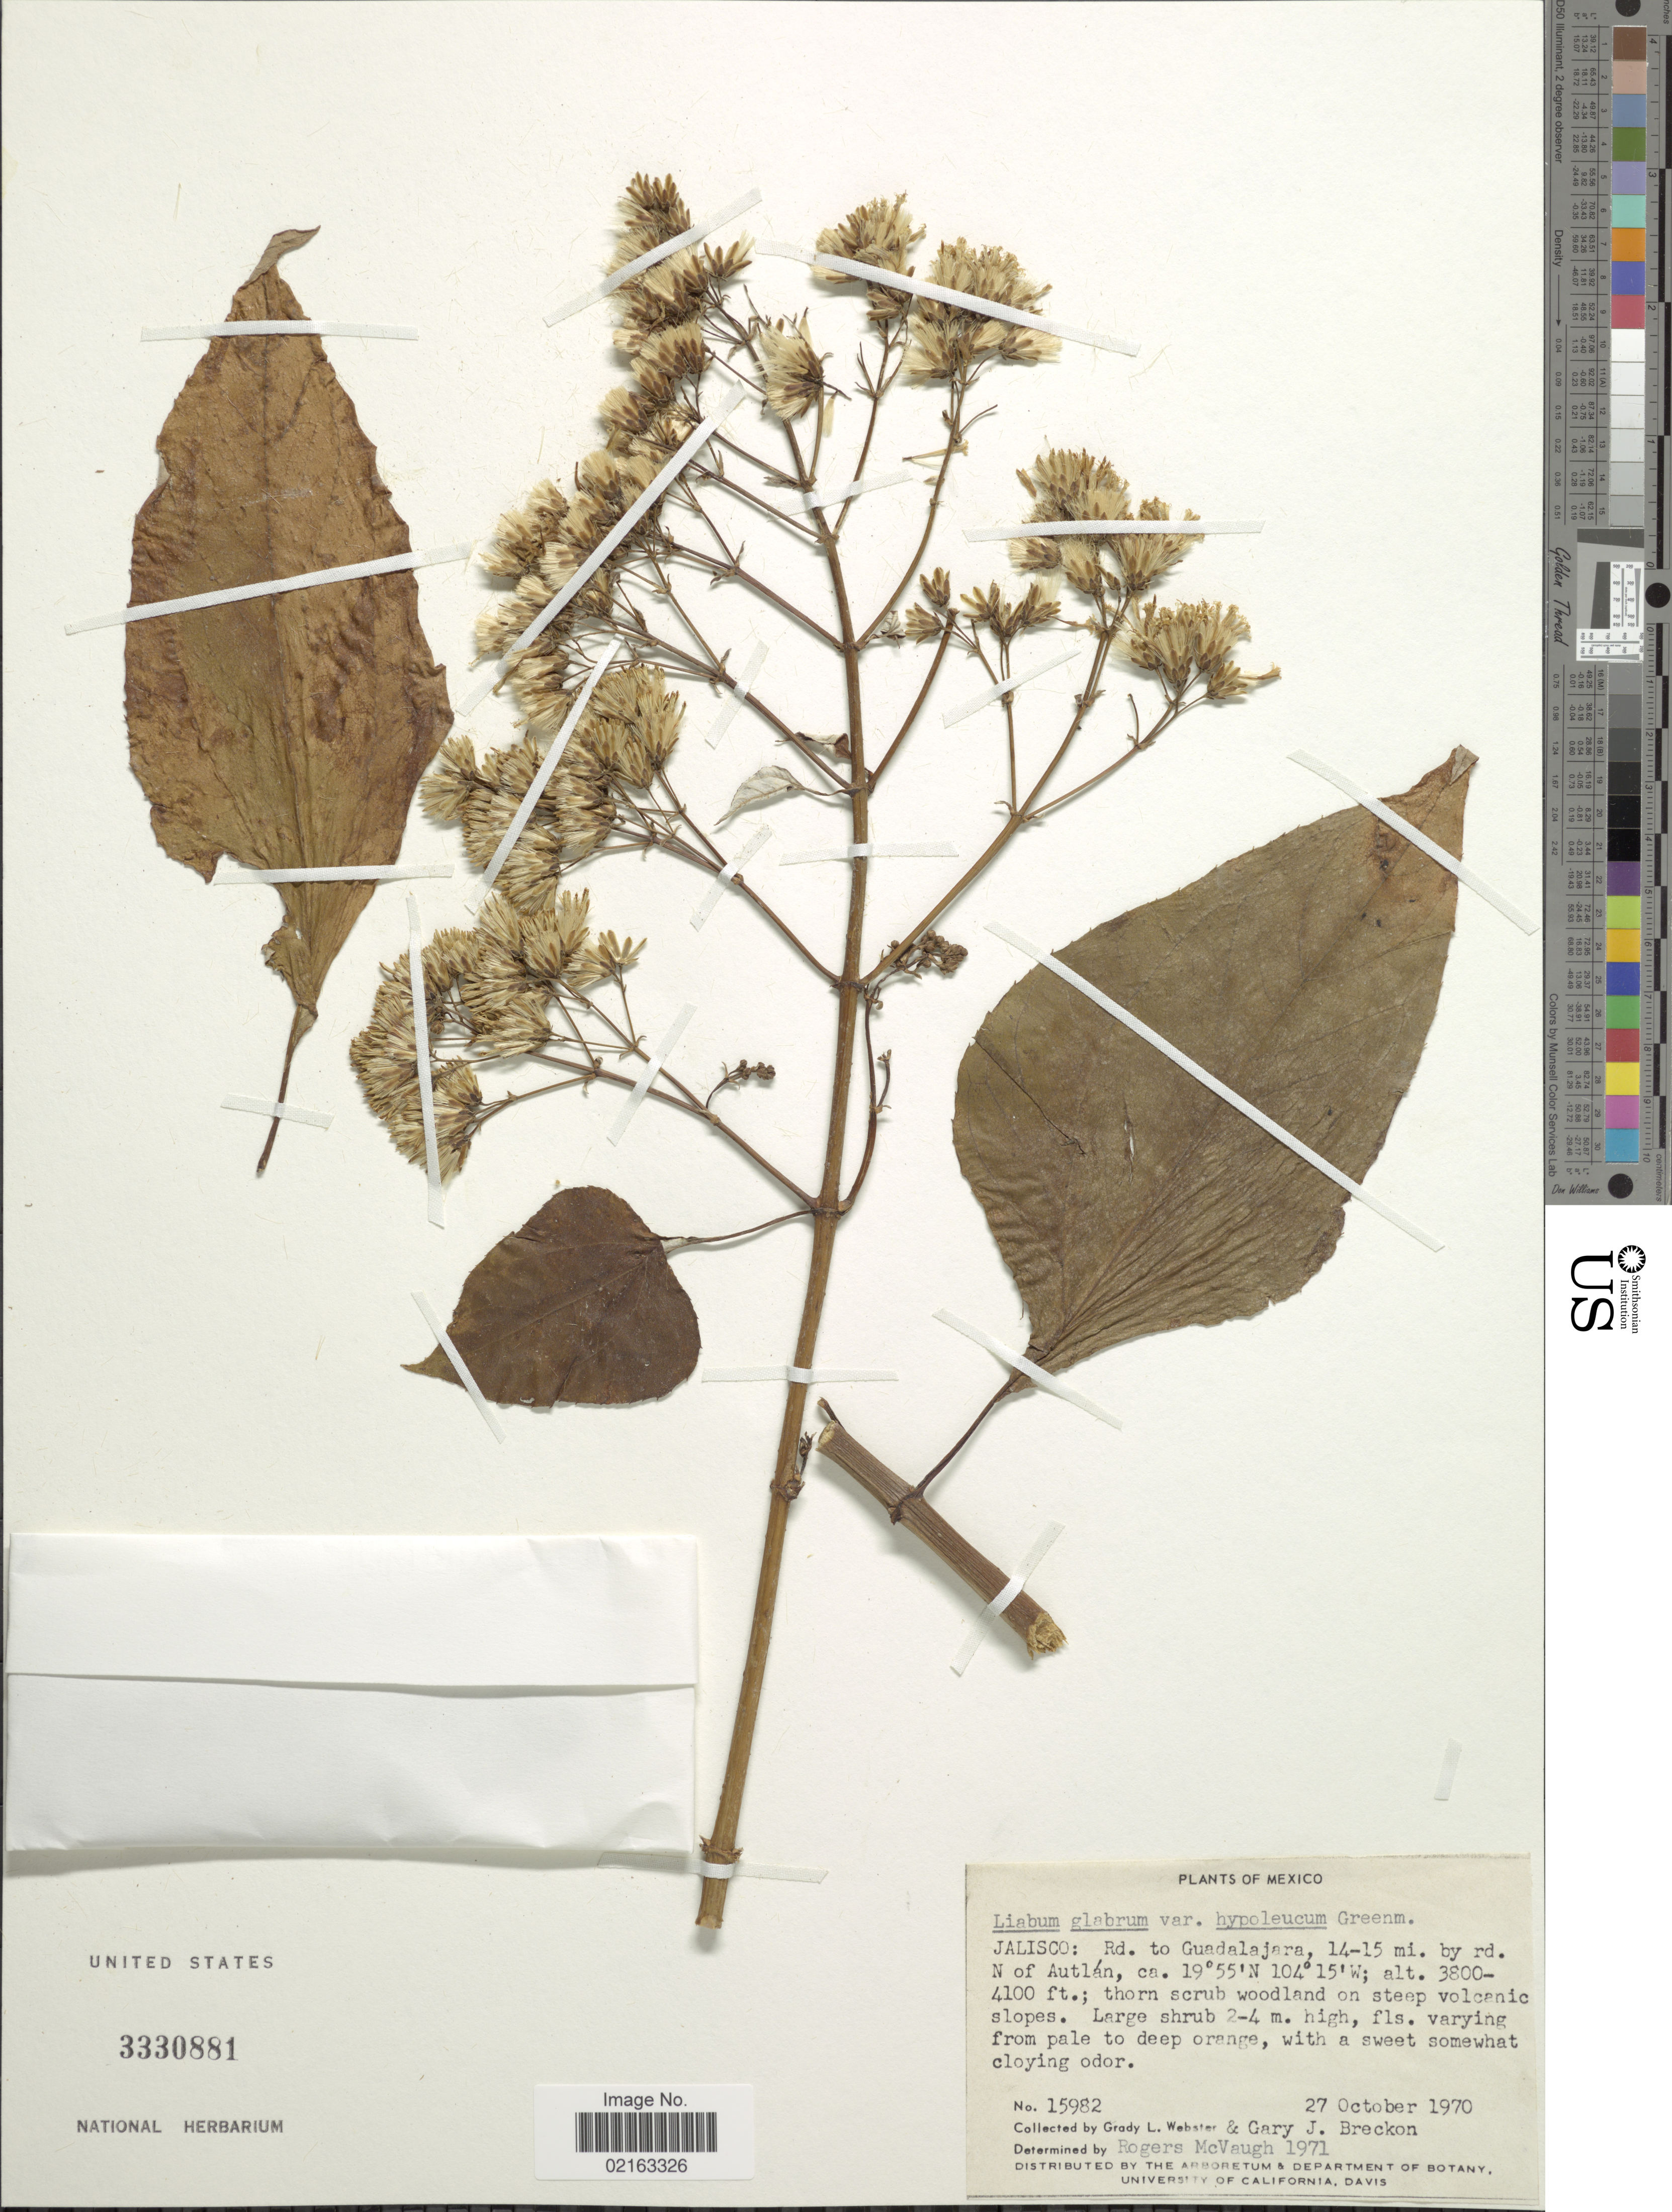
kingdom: Plantae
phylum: Tracheophyta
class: Magnoliopsida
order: Asterales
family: Asteraceae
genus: Sinclairia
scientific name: Sinclairia glabra var. hypoleuca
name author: (Greenm.) B.L. Turner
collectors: G. L. Webster & G. J. Breckon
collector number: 15982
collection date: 1970-10-27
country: Mexico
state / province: Jalisco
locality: Jalisco: Rd. to Guadalajara, 14-15 mi. by rd. N of Autlán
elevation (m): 1158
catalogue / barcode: US 3330881